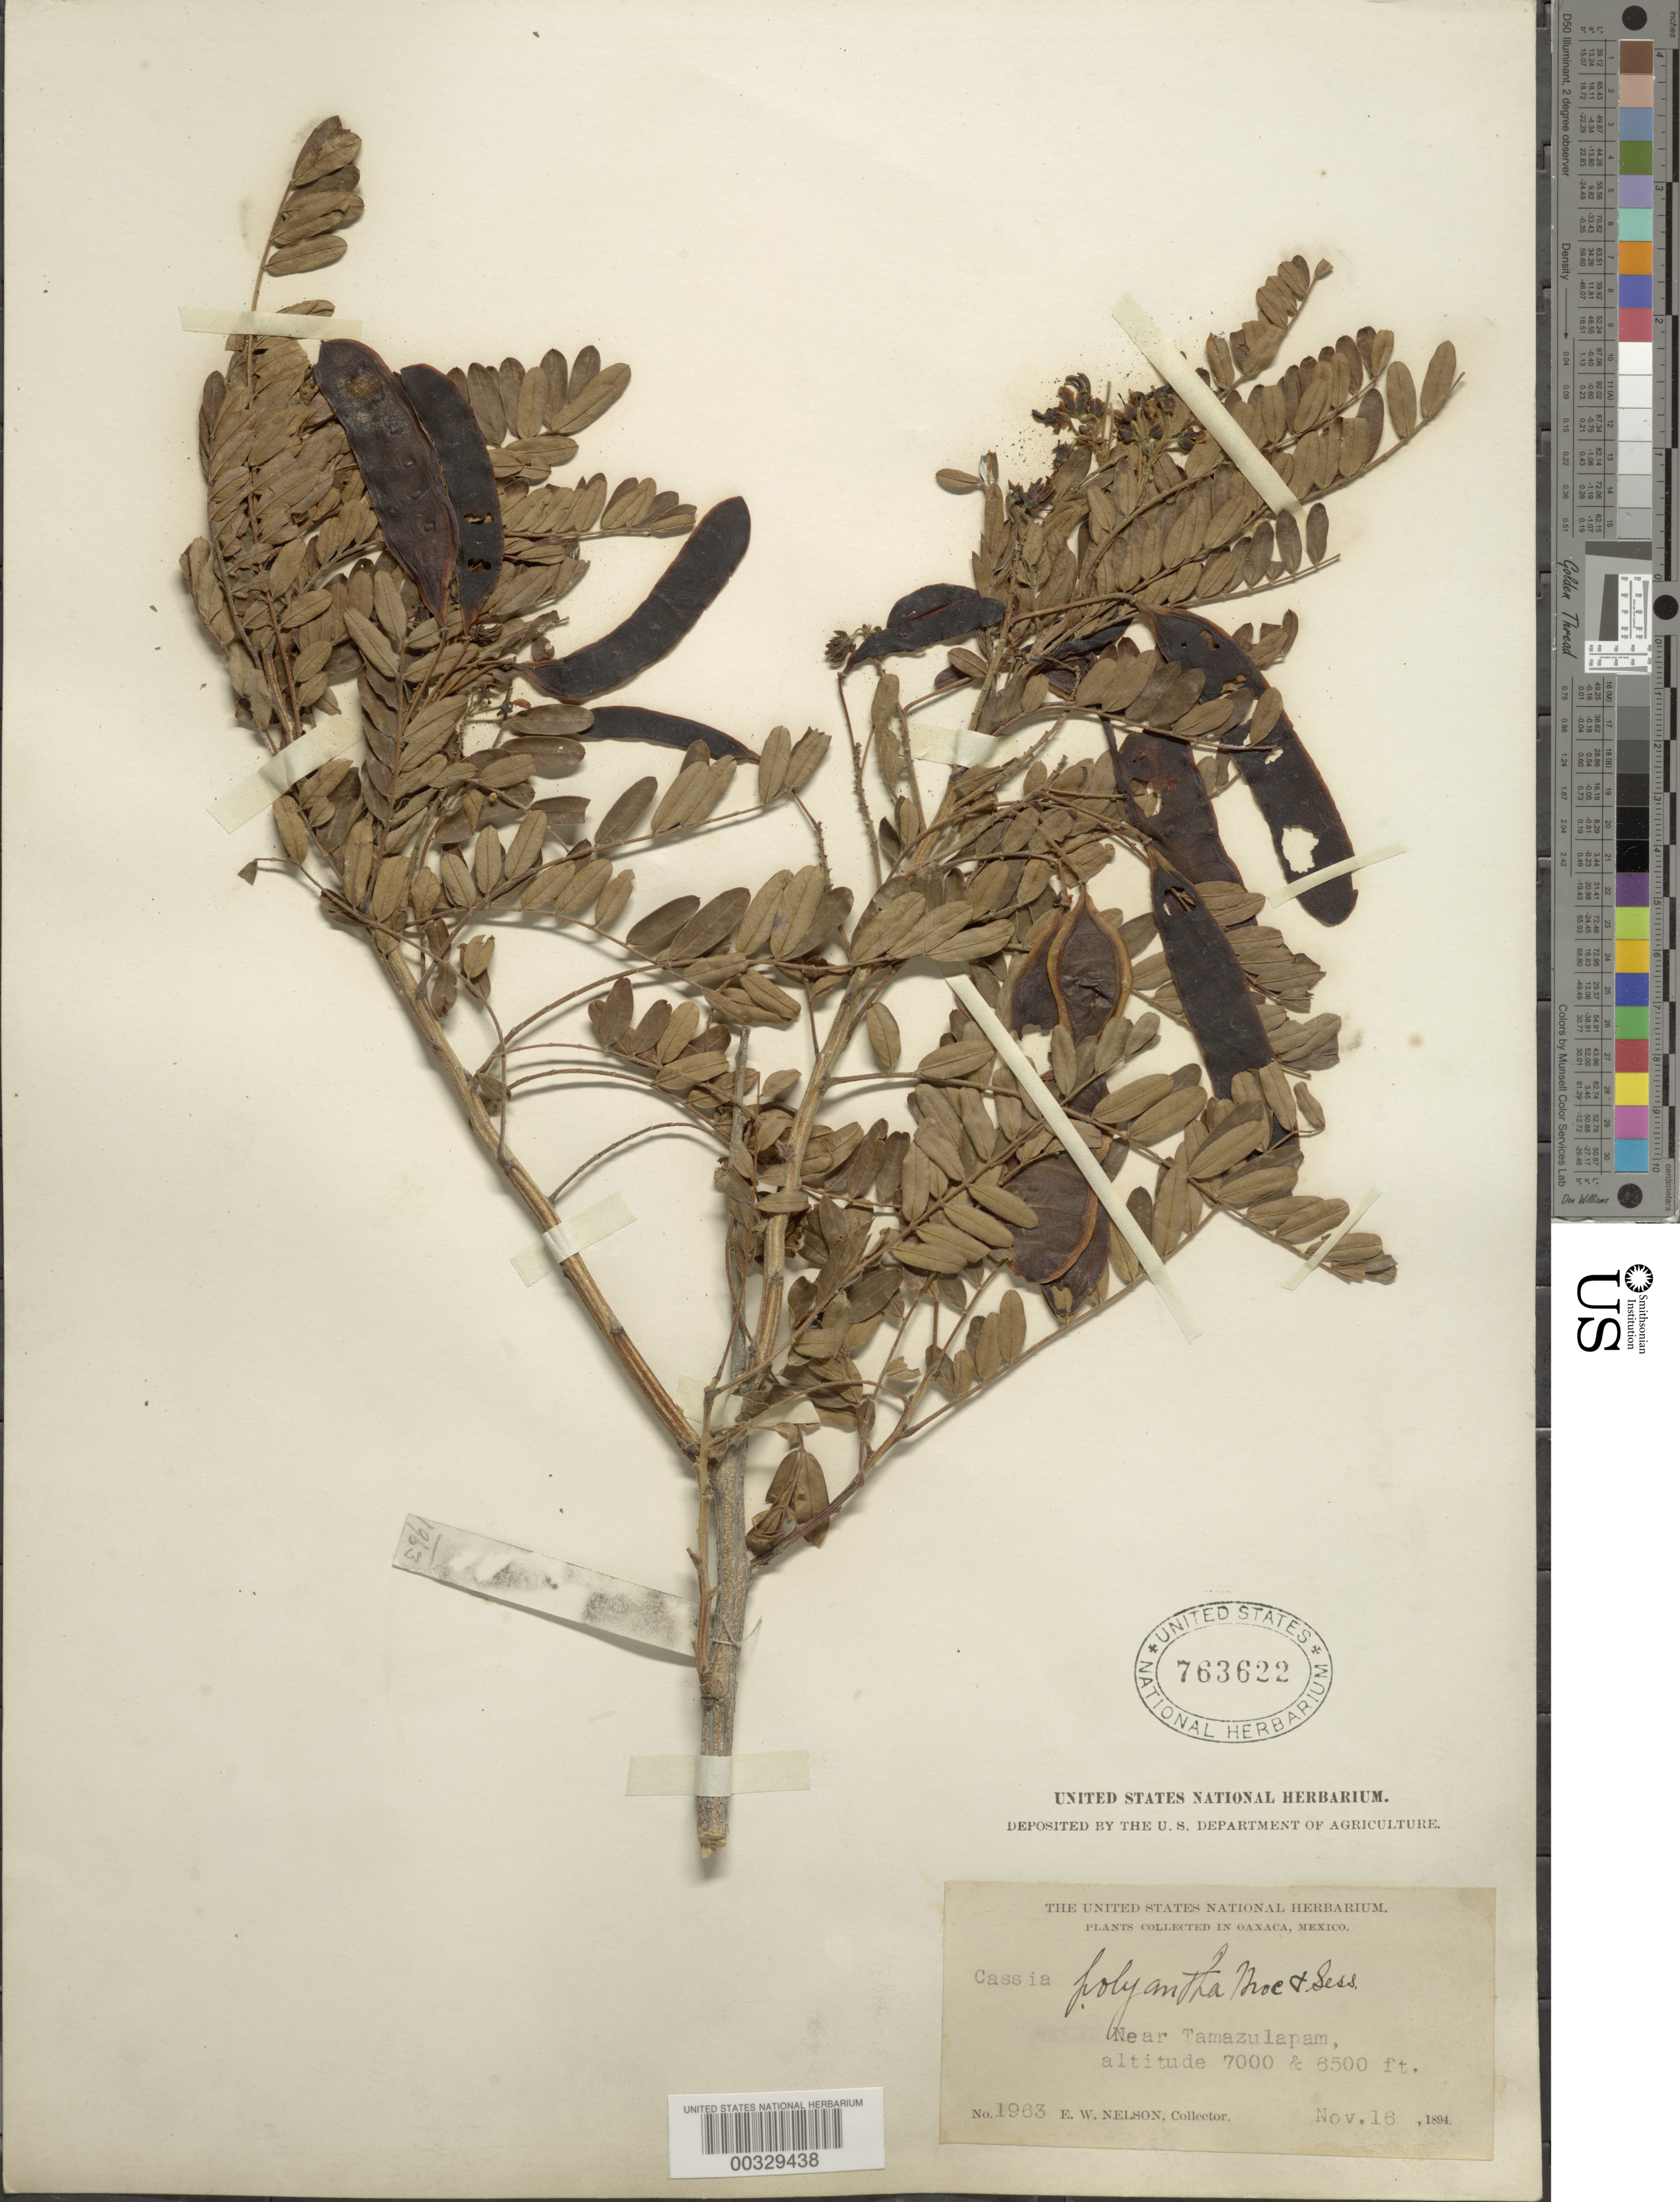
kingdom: Plantae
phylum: Tracheophyta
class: Magnoliopsida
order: Fabales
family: Fabaceae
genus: Senna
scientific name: Senna polyantha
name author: (Coll) H.S. Irwin & Barneby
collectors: E. W. Nelson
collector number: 1963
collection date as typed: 16 Nov 1894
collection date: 1894-11-16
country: Mexico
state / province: Oaxaca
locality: Near tamazulapam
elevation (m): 1981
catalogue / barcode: US 763622